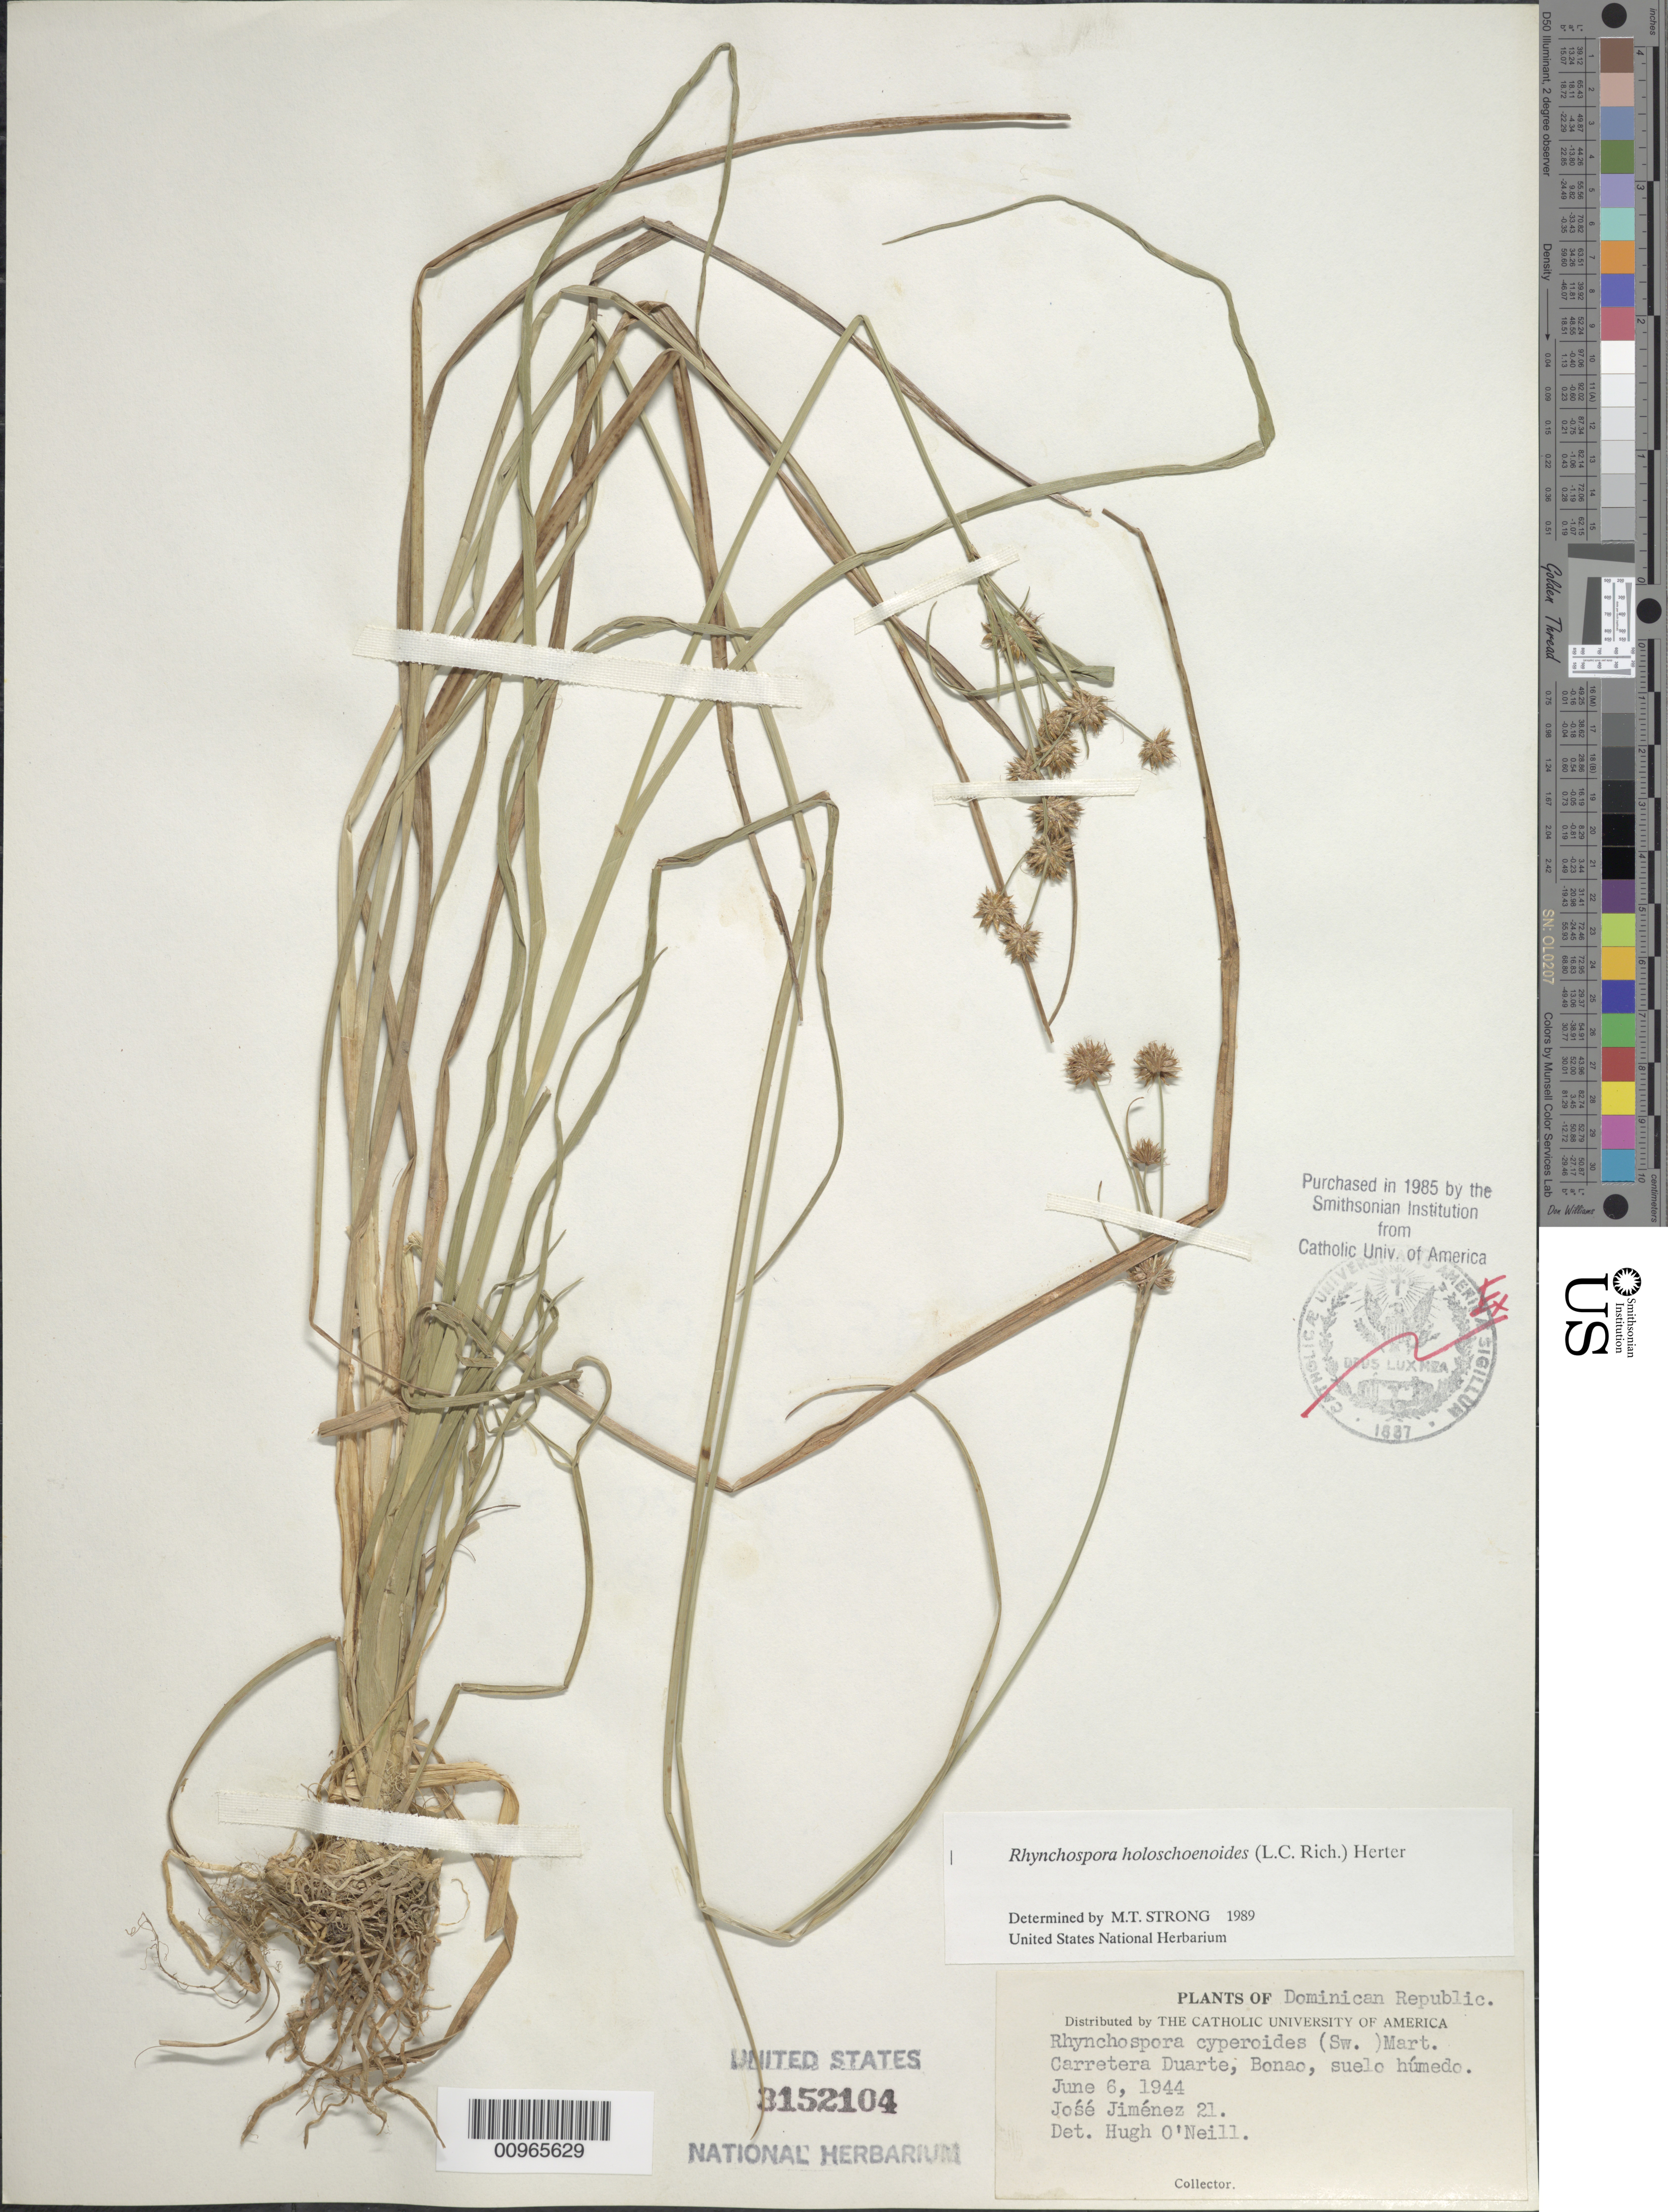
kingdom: Plantae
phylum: Tracheophyta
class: Liliopsida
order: Poales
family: Cyperaceae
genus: Rhynchospora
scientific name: Rhynchospora holoschoenoides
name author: (Rich.) Herter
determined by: Strong, M. T., (US), Smithsonian Institution - National Museum of Natural History (UNITED STATES)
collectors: J. J. Jiménez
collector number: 21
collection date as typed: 06 Jun 1944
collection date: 1944-06-06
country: Dominican Republic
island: Hispaniola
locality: Carretera Duarte, Bonao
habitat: Suelo húmedo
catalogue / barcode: US 3152104